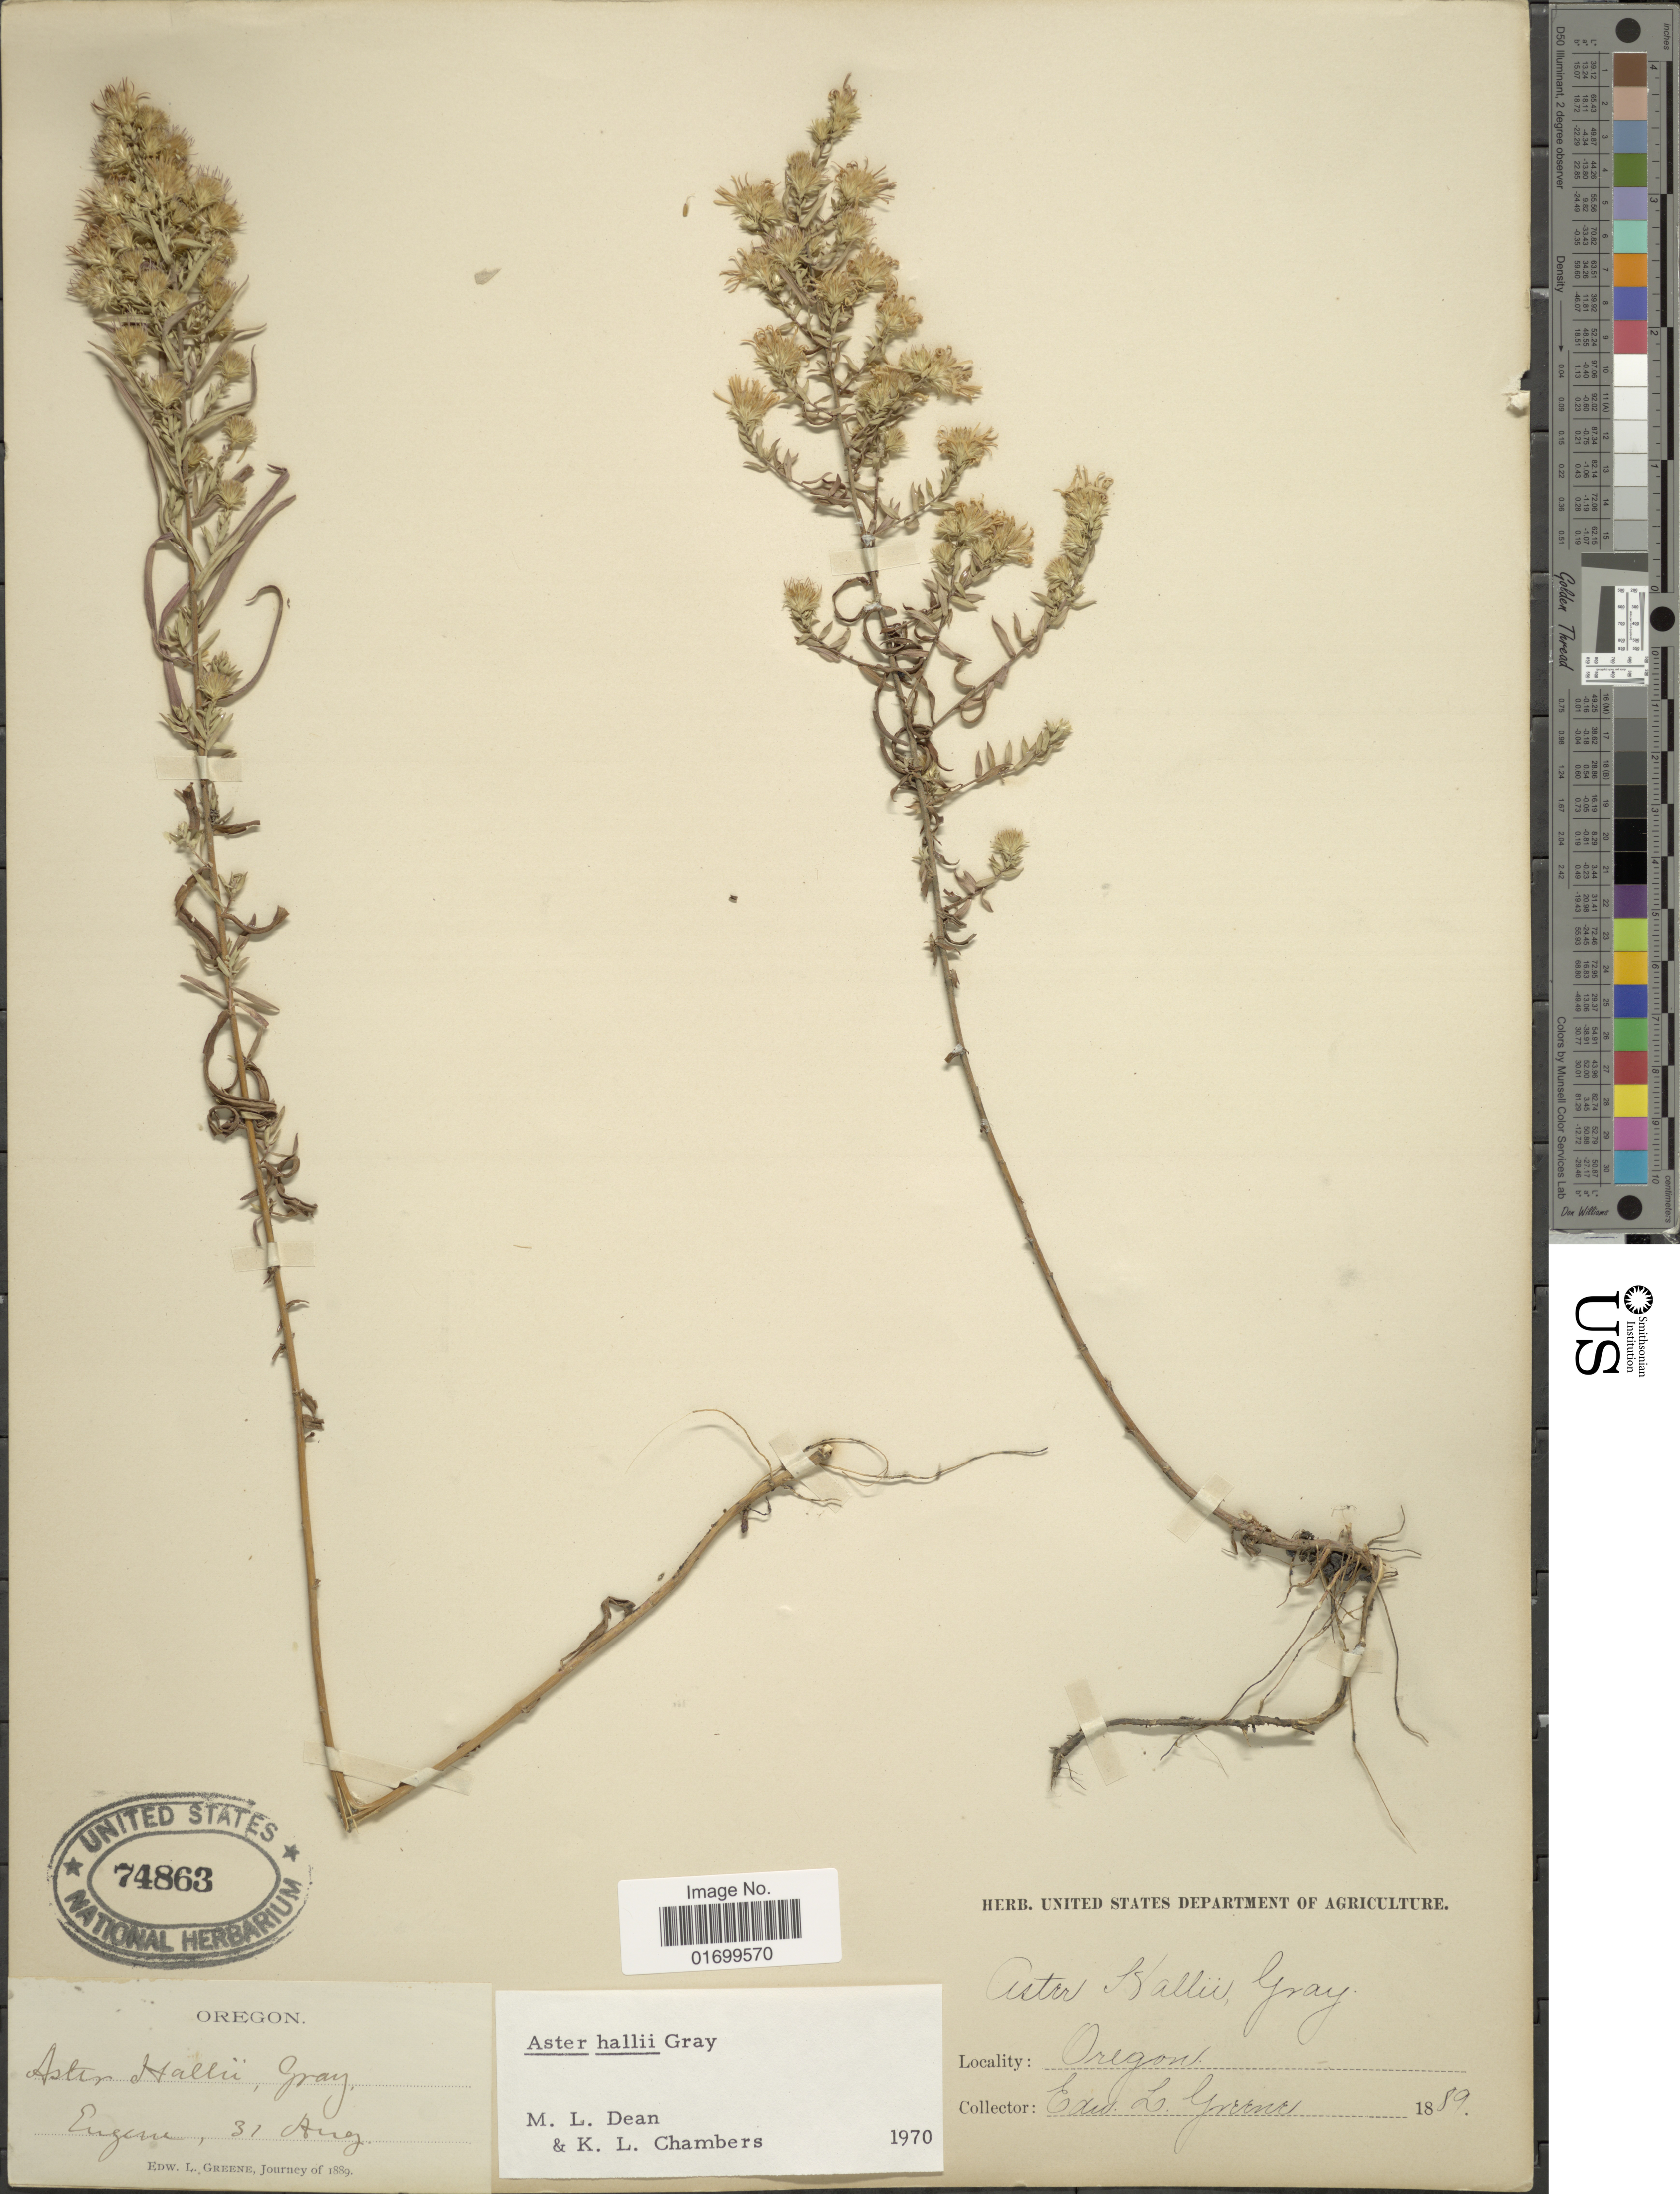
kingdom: Plantae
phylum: Tracheophyta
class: Magnoliopsida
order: Asterales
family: Asteraceae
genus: Symphyotrichum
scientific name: Symphyotrichum hallii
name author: (A. Gray) G.L. Nesom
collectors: E. L. Greene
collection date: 1889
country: United States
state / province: Oregon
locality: Eugene.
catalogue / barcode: US 74863